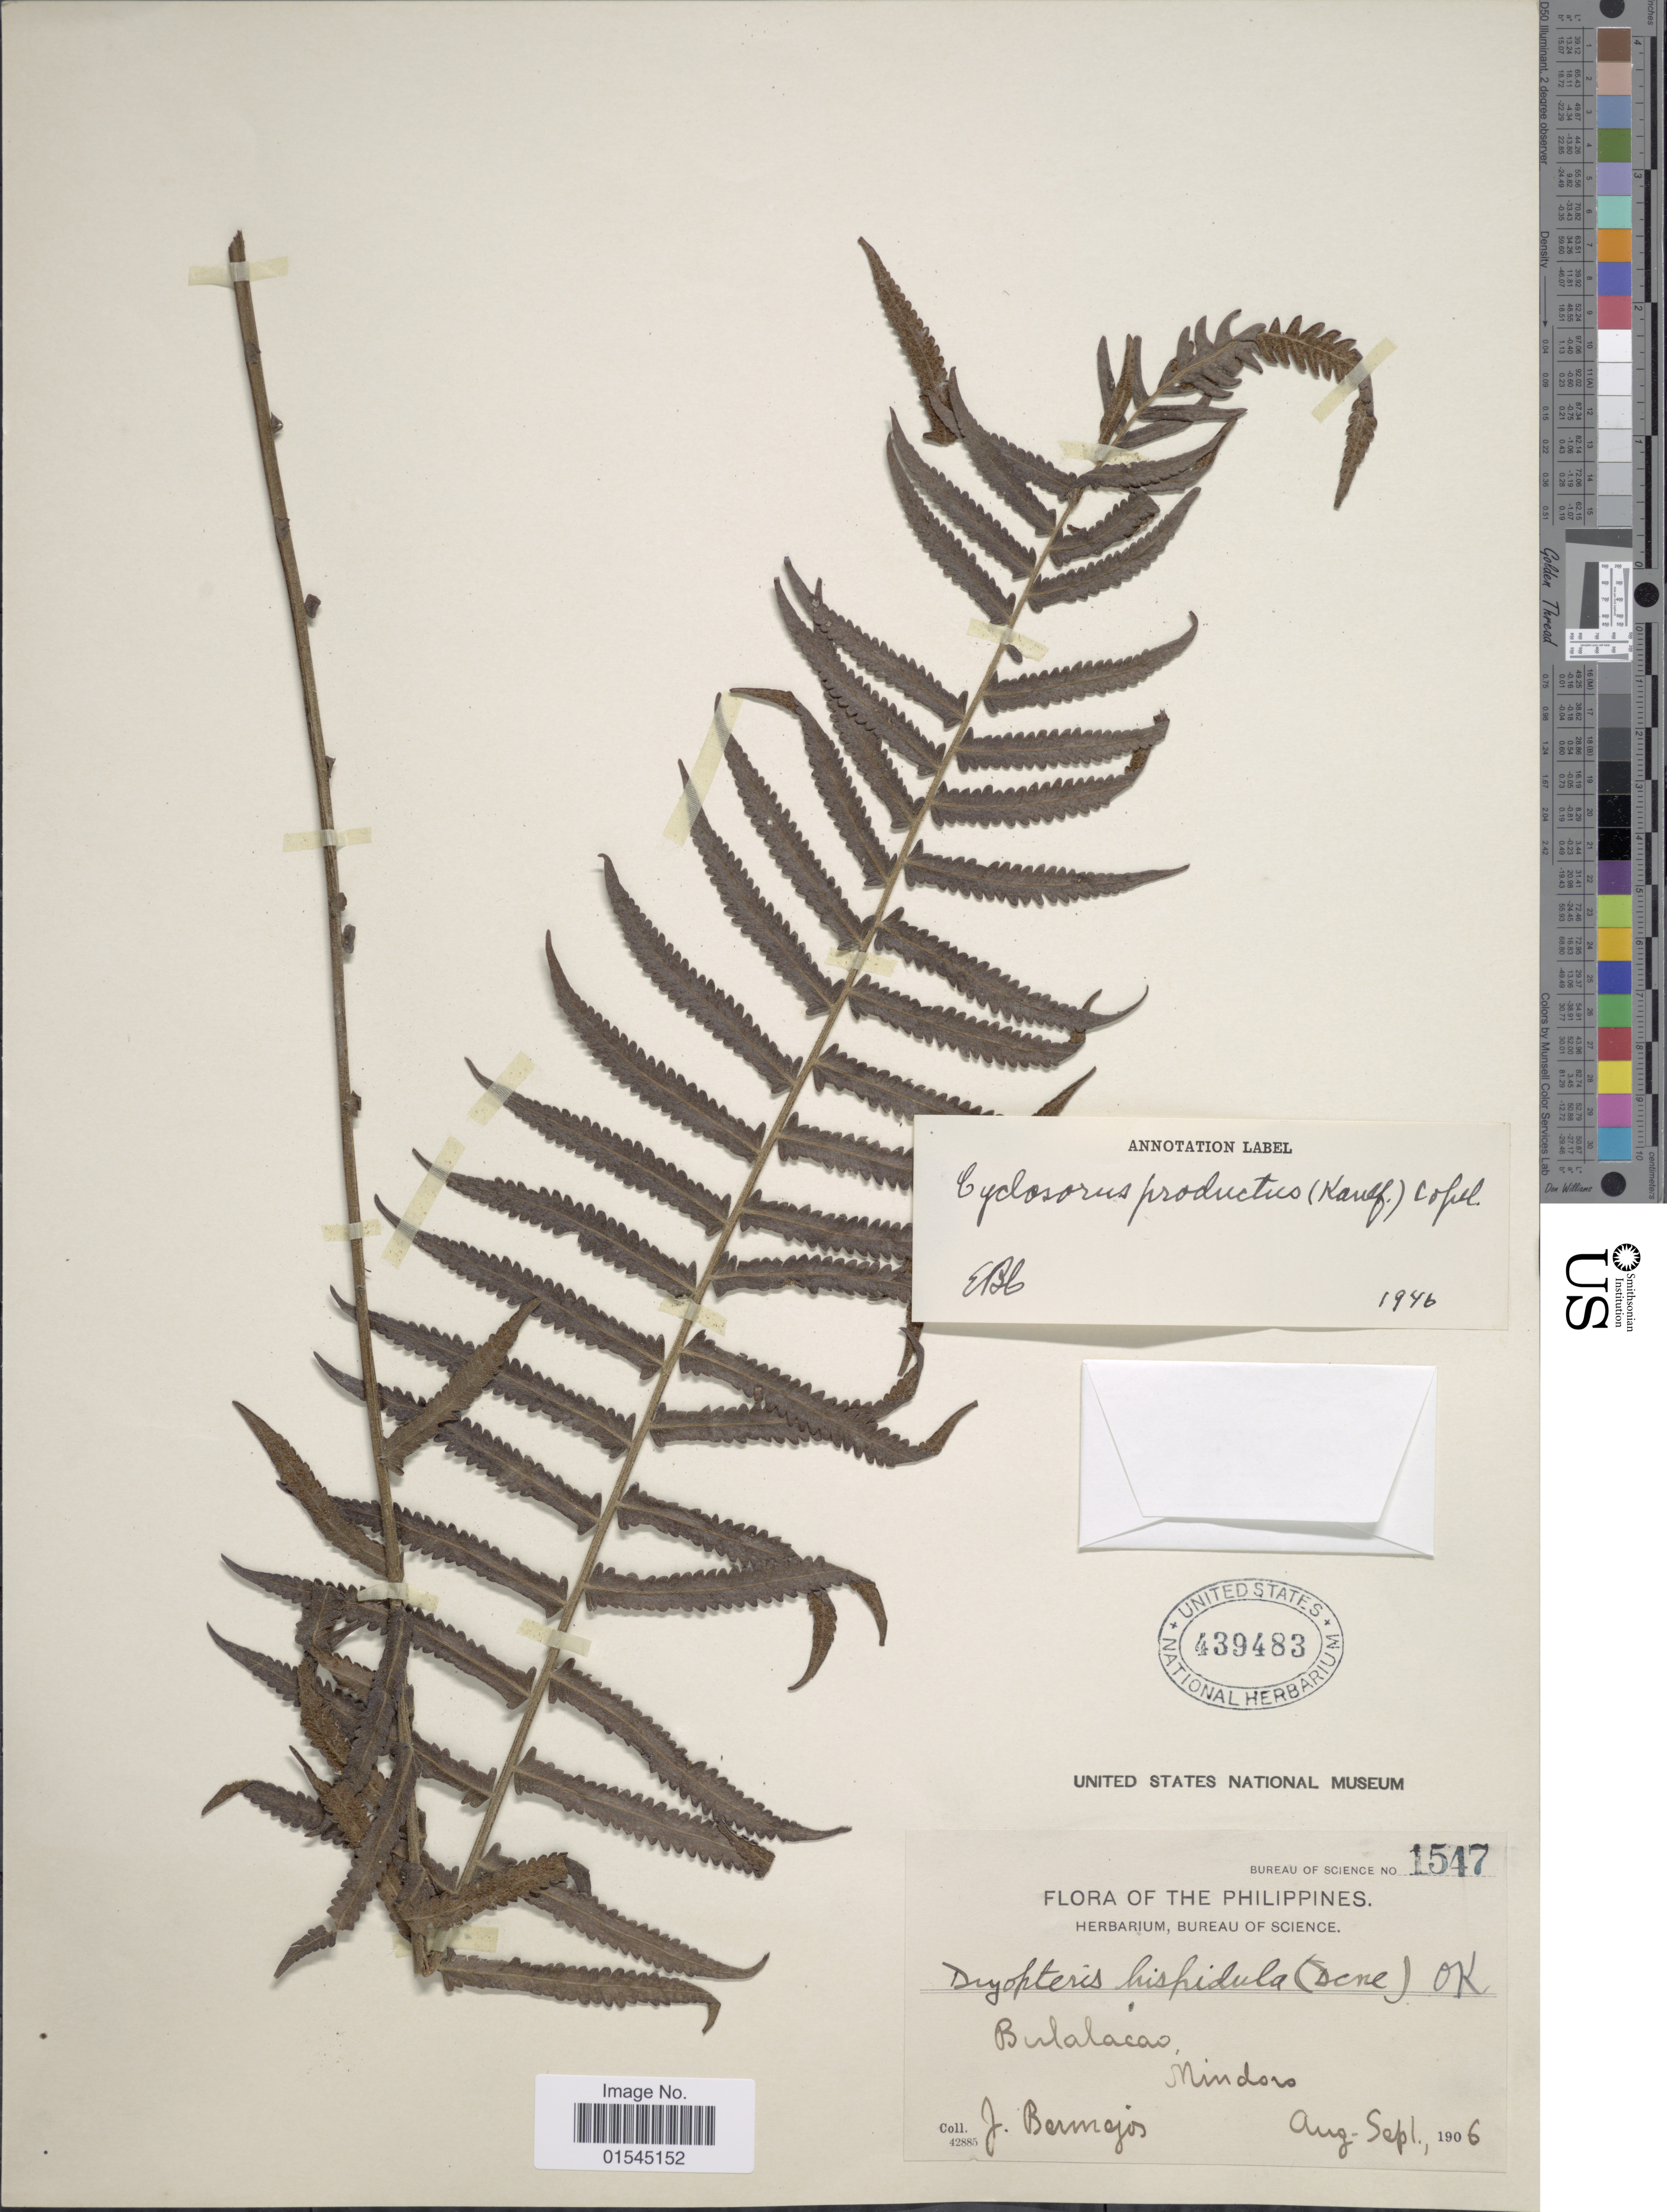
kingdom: Plantae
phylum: Tracheophyta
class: Polypodiopsida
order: Polypodiales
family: Thelypteridaceae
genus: Sphaerostephanos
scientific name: Sphaerostephanos productus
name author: (Kaulf.) Holttum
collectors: J. Bermejos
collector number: Bureau of Science 1547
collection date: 1906-08-01/1906-09-01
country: Philippines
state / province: Mimaropa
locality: Bulalacao, Mindoro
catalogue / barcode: US 439483